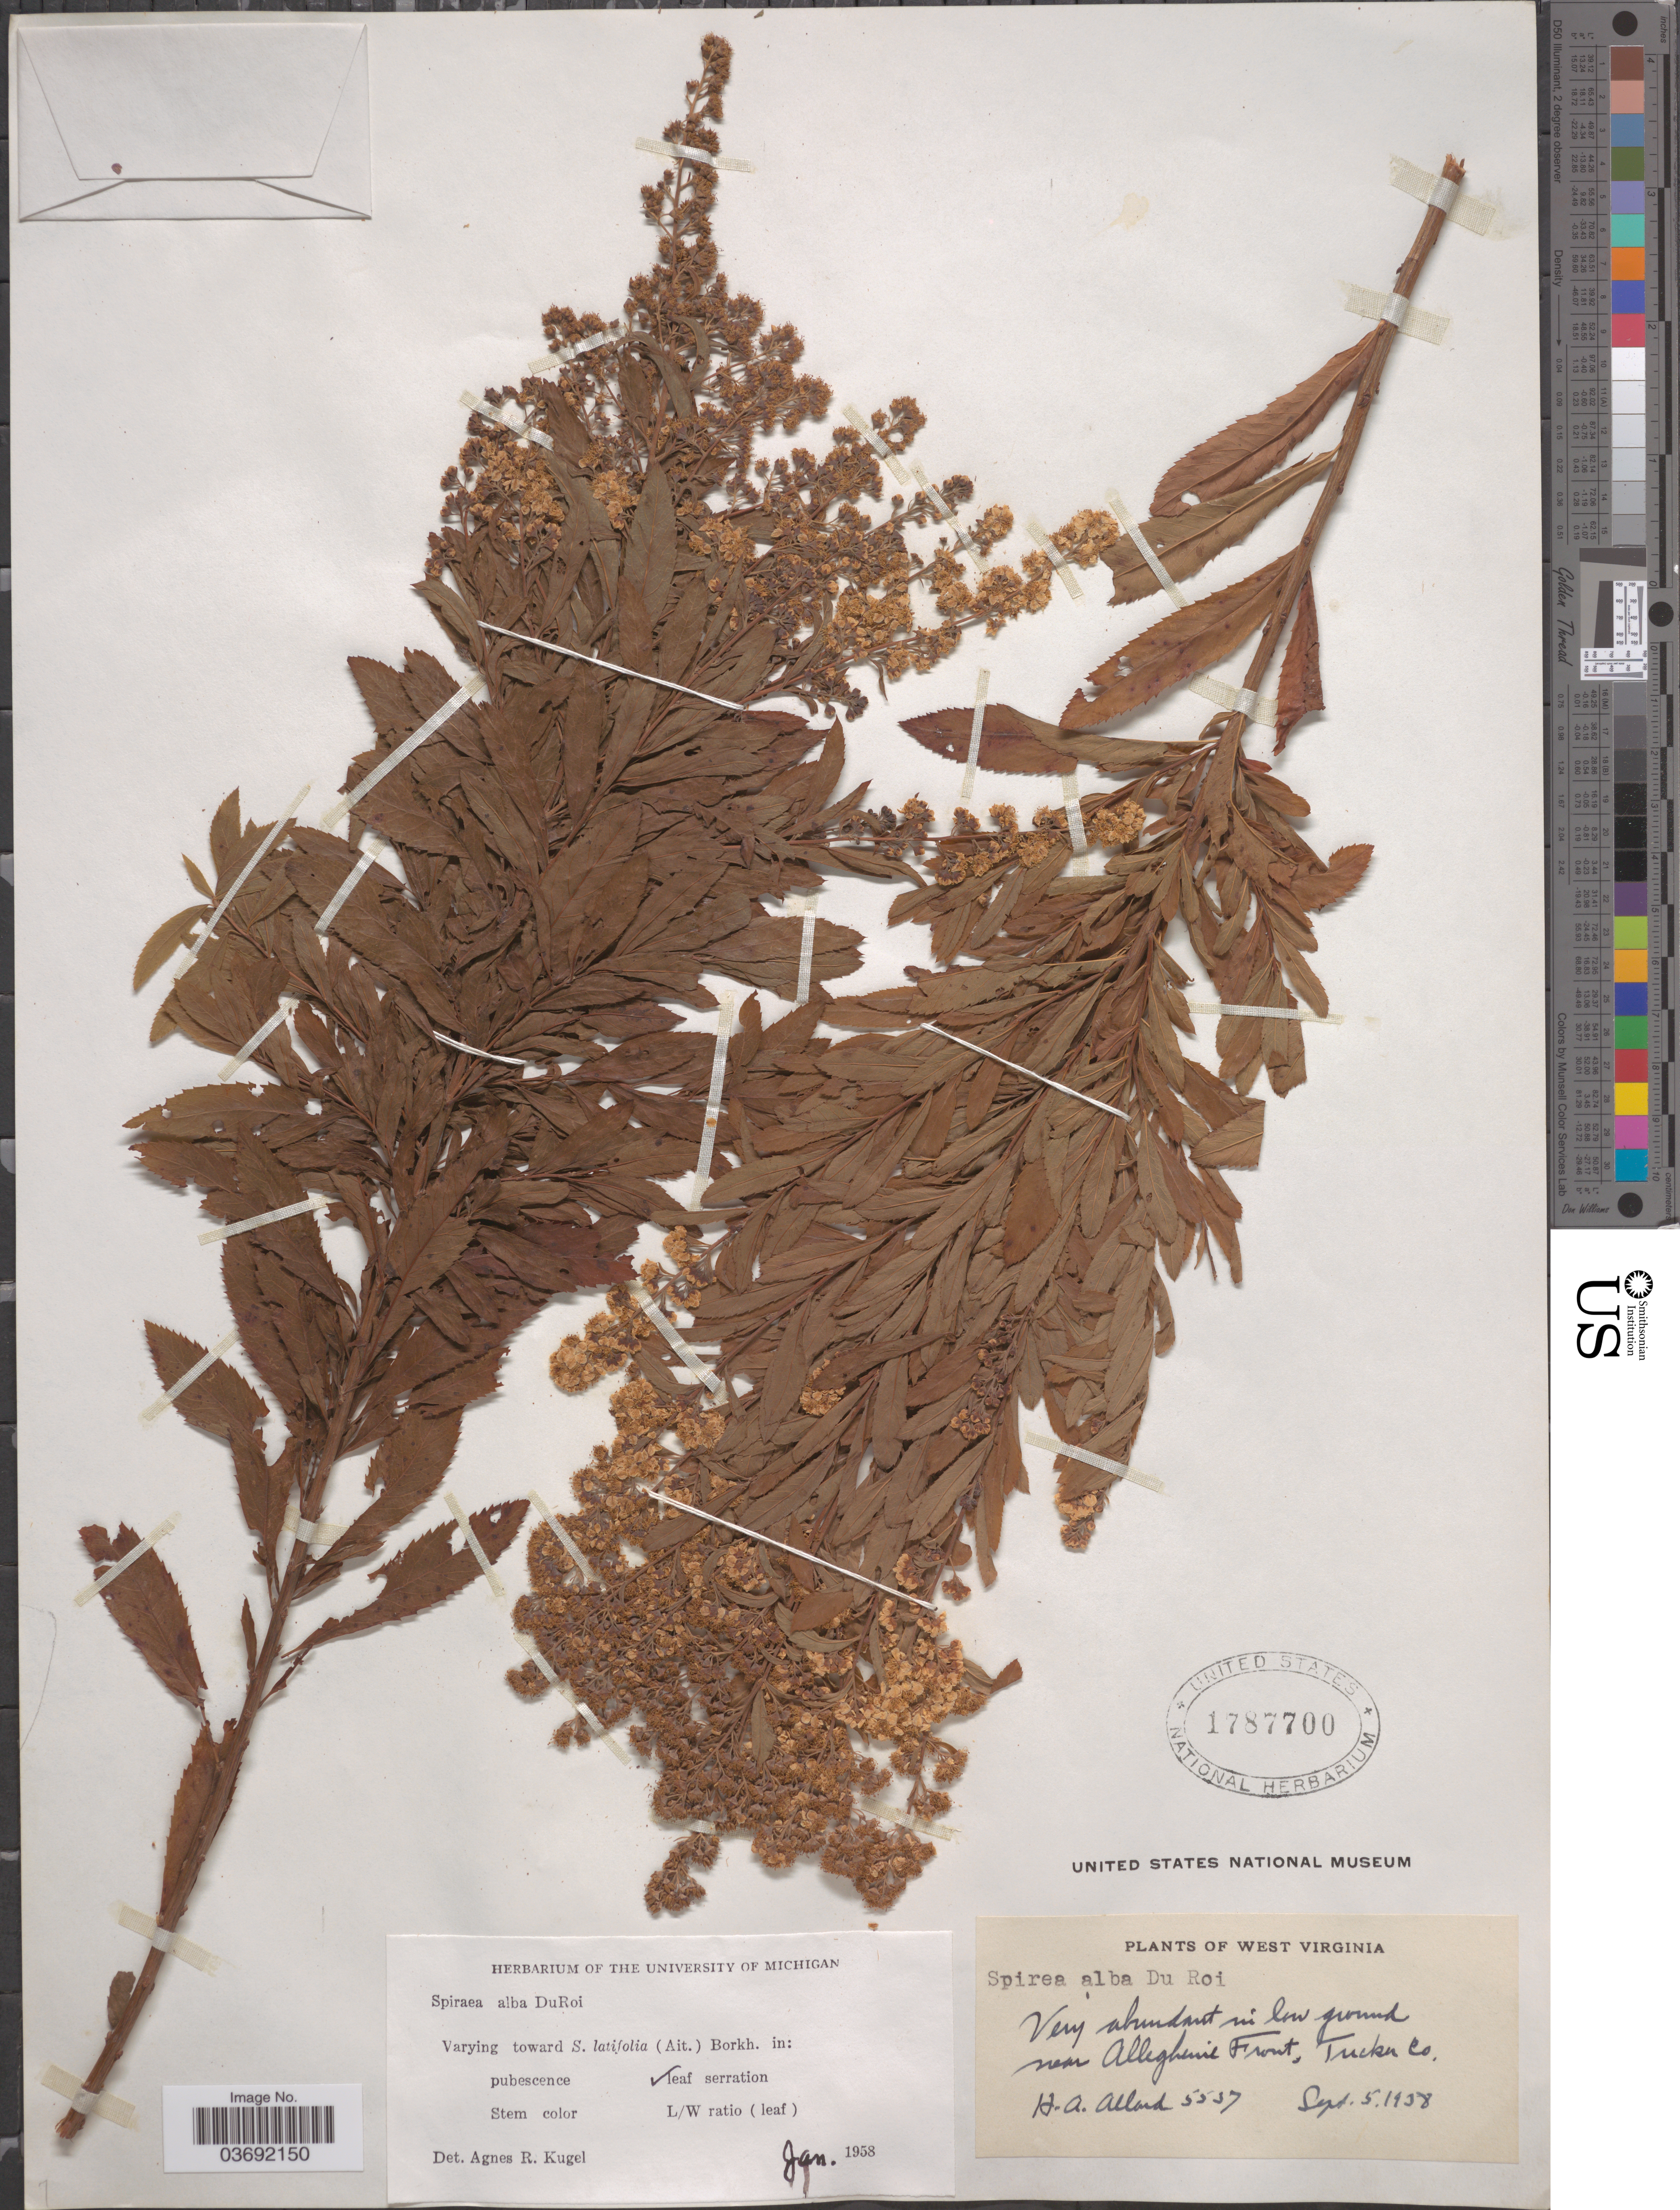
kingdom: Plantae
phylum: Tracheophyta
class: Magnoliopsida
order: Rosales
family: Rosaceae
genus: Spiraea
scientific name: Spiraea alba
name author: Du Roi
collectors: H. A. Allard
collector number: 5537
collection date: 1958-09-05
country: United States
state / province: West Virginia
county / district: Tucker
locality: West Virginia. Near Alleghenie Front, Tucker Co.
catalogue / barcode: US 1787700